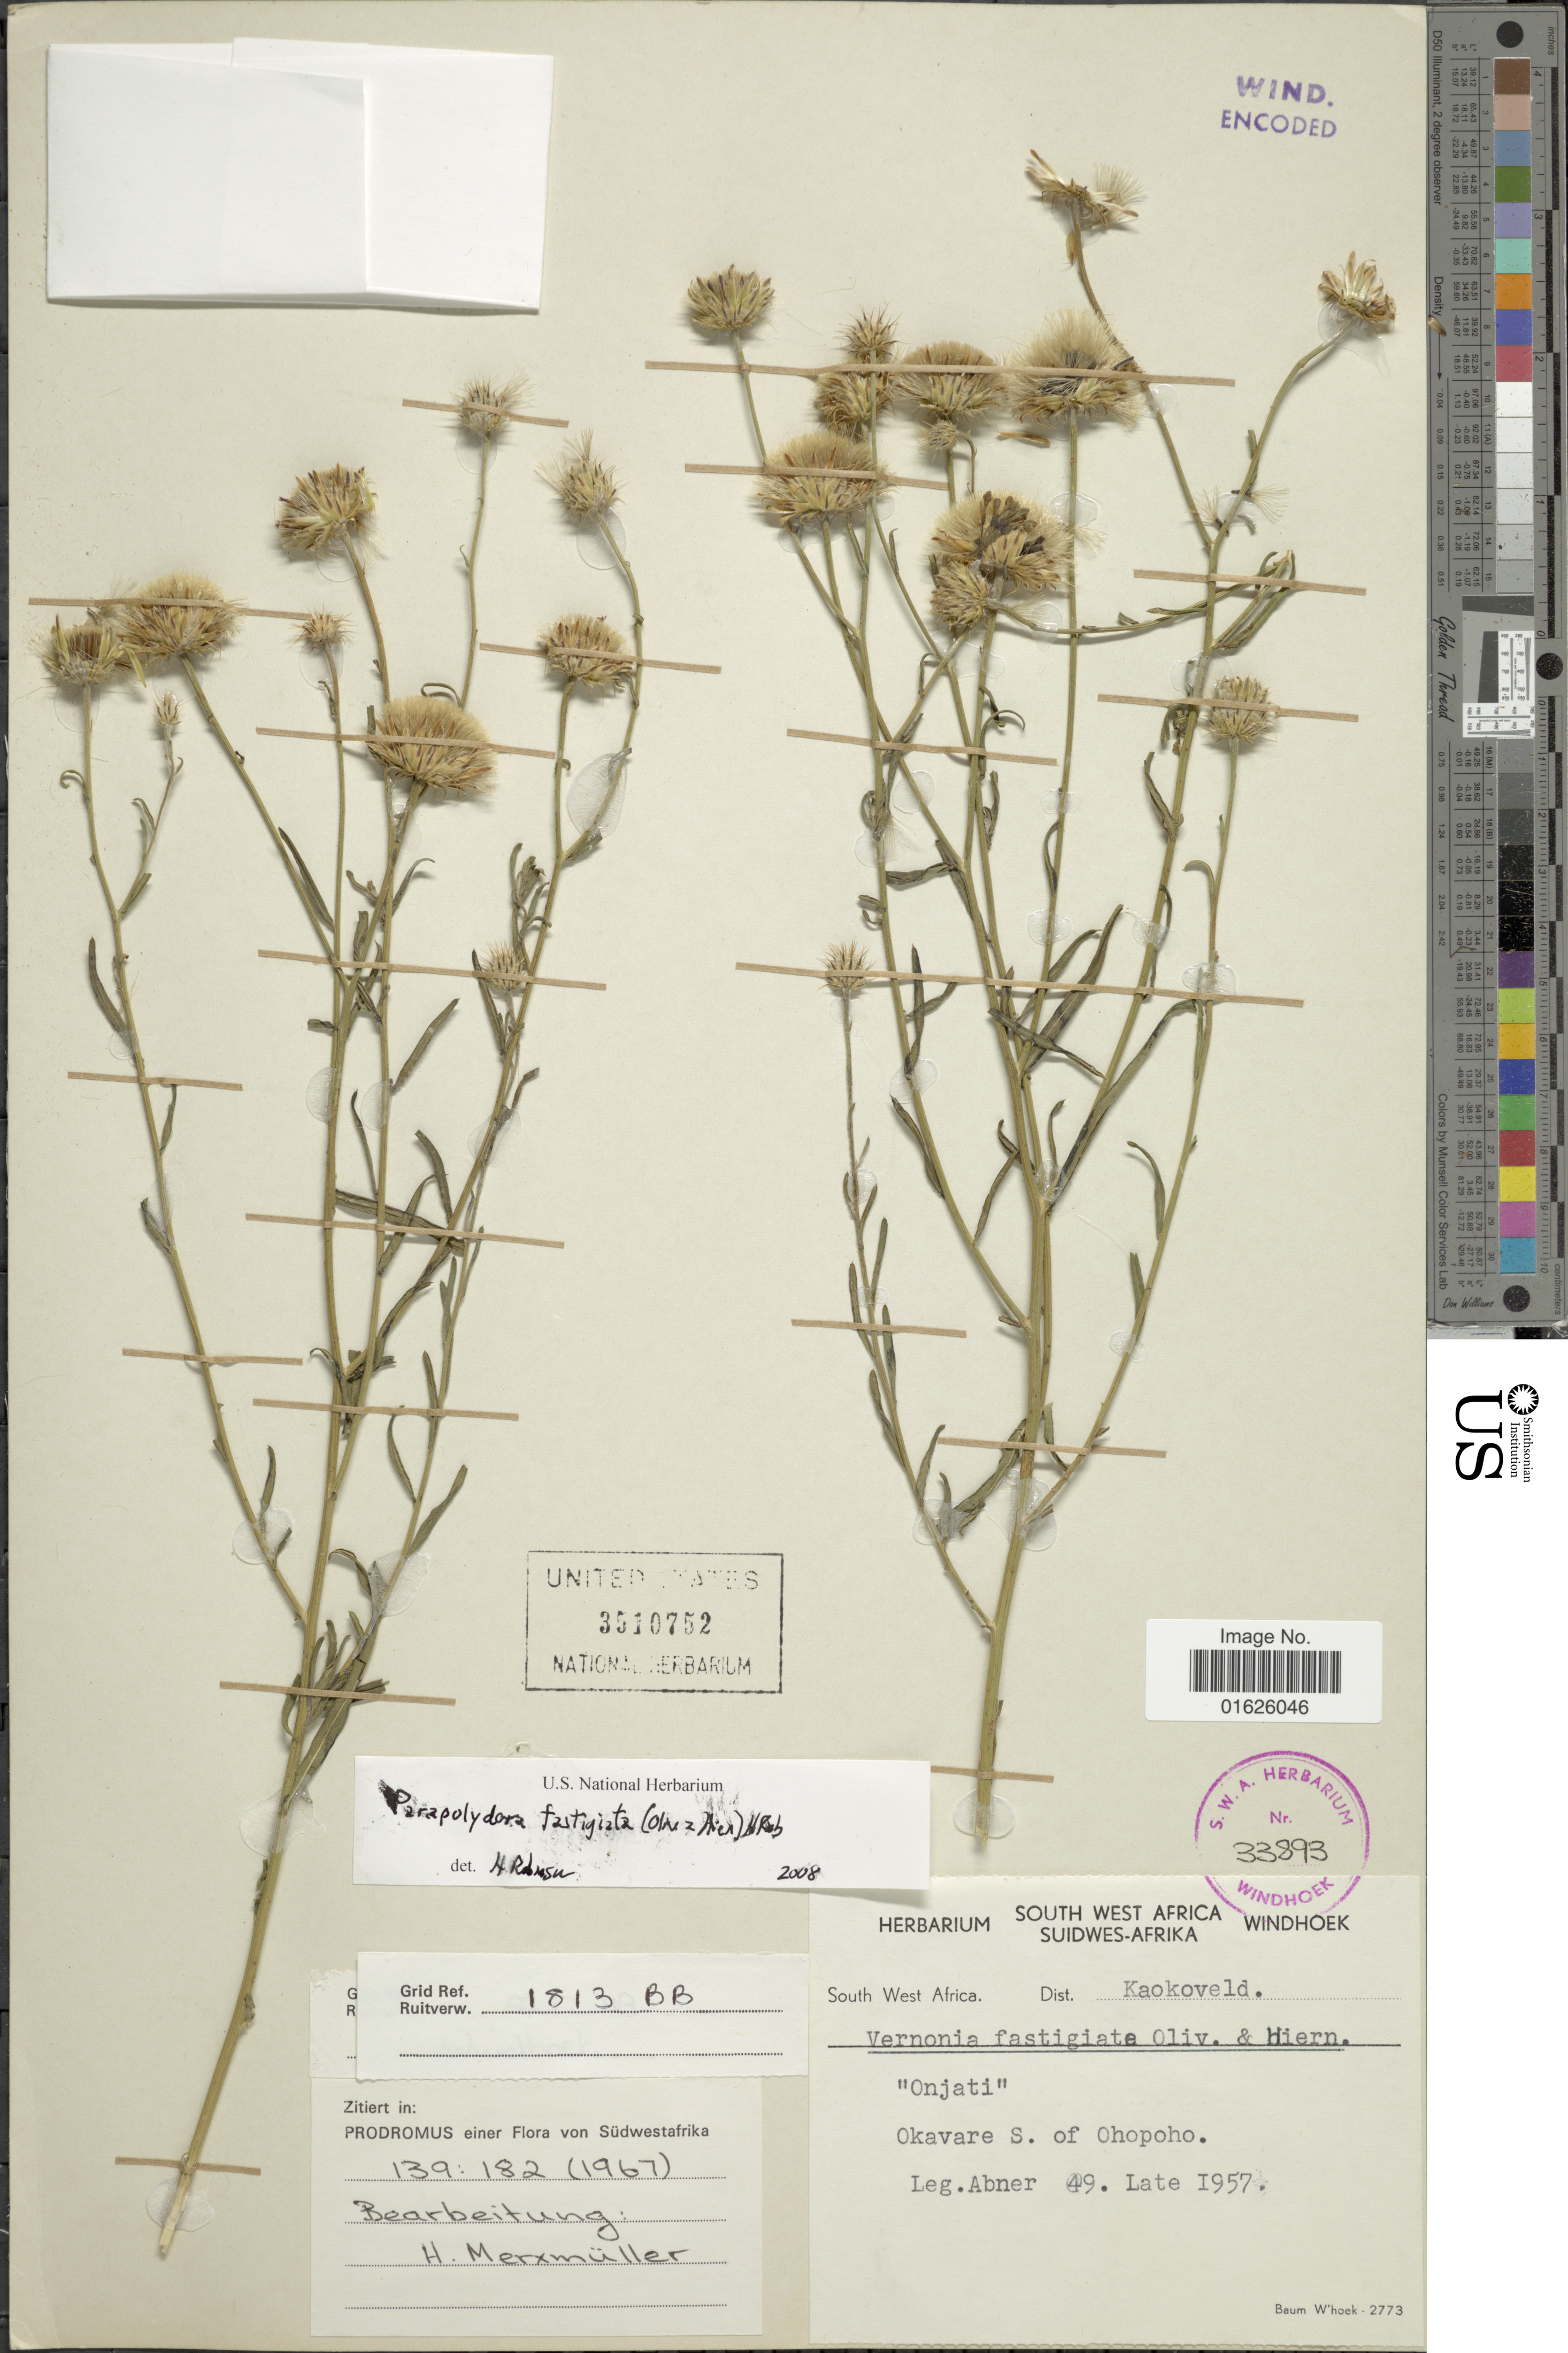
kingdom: Plantae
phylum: Tracheophyta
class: Magnoliopsida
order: Asterales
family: Asteraceae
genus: Parapolydora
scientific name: Parapolydora fastigiata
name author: (Oliv. & Hiern in Oliv.) H. Rob.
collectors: Abner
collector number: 49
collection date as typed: Late 1957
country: Namibia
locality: South West Africa, Dist Kaokveld, Okavare S. of Ohopoho.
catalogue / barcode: US 3510752